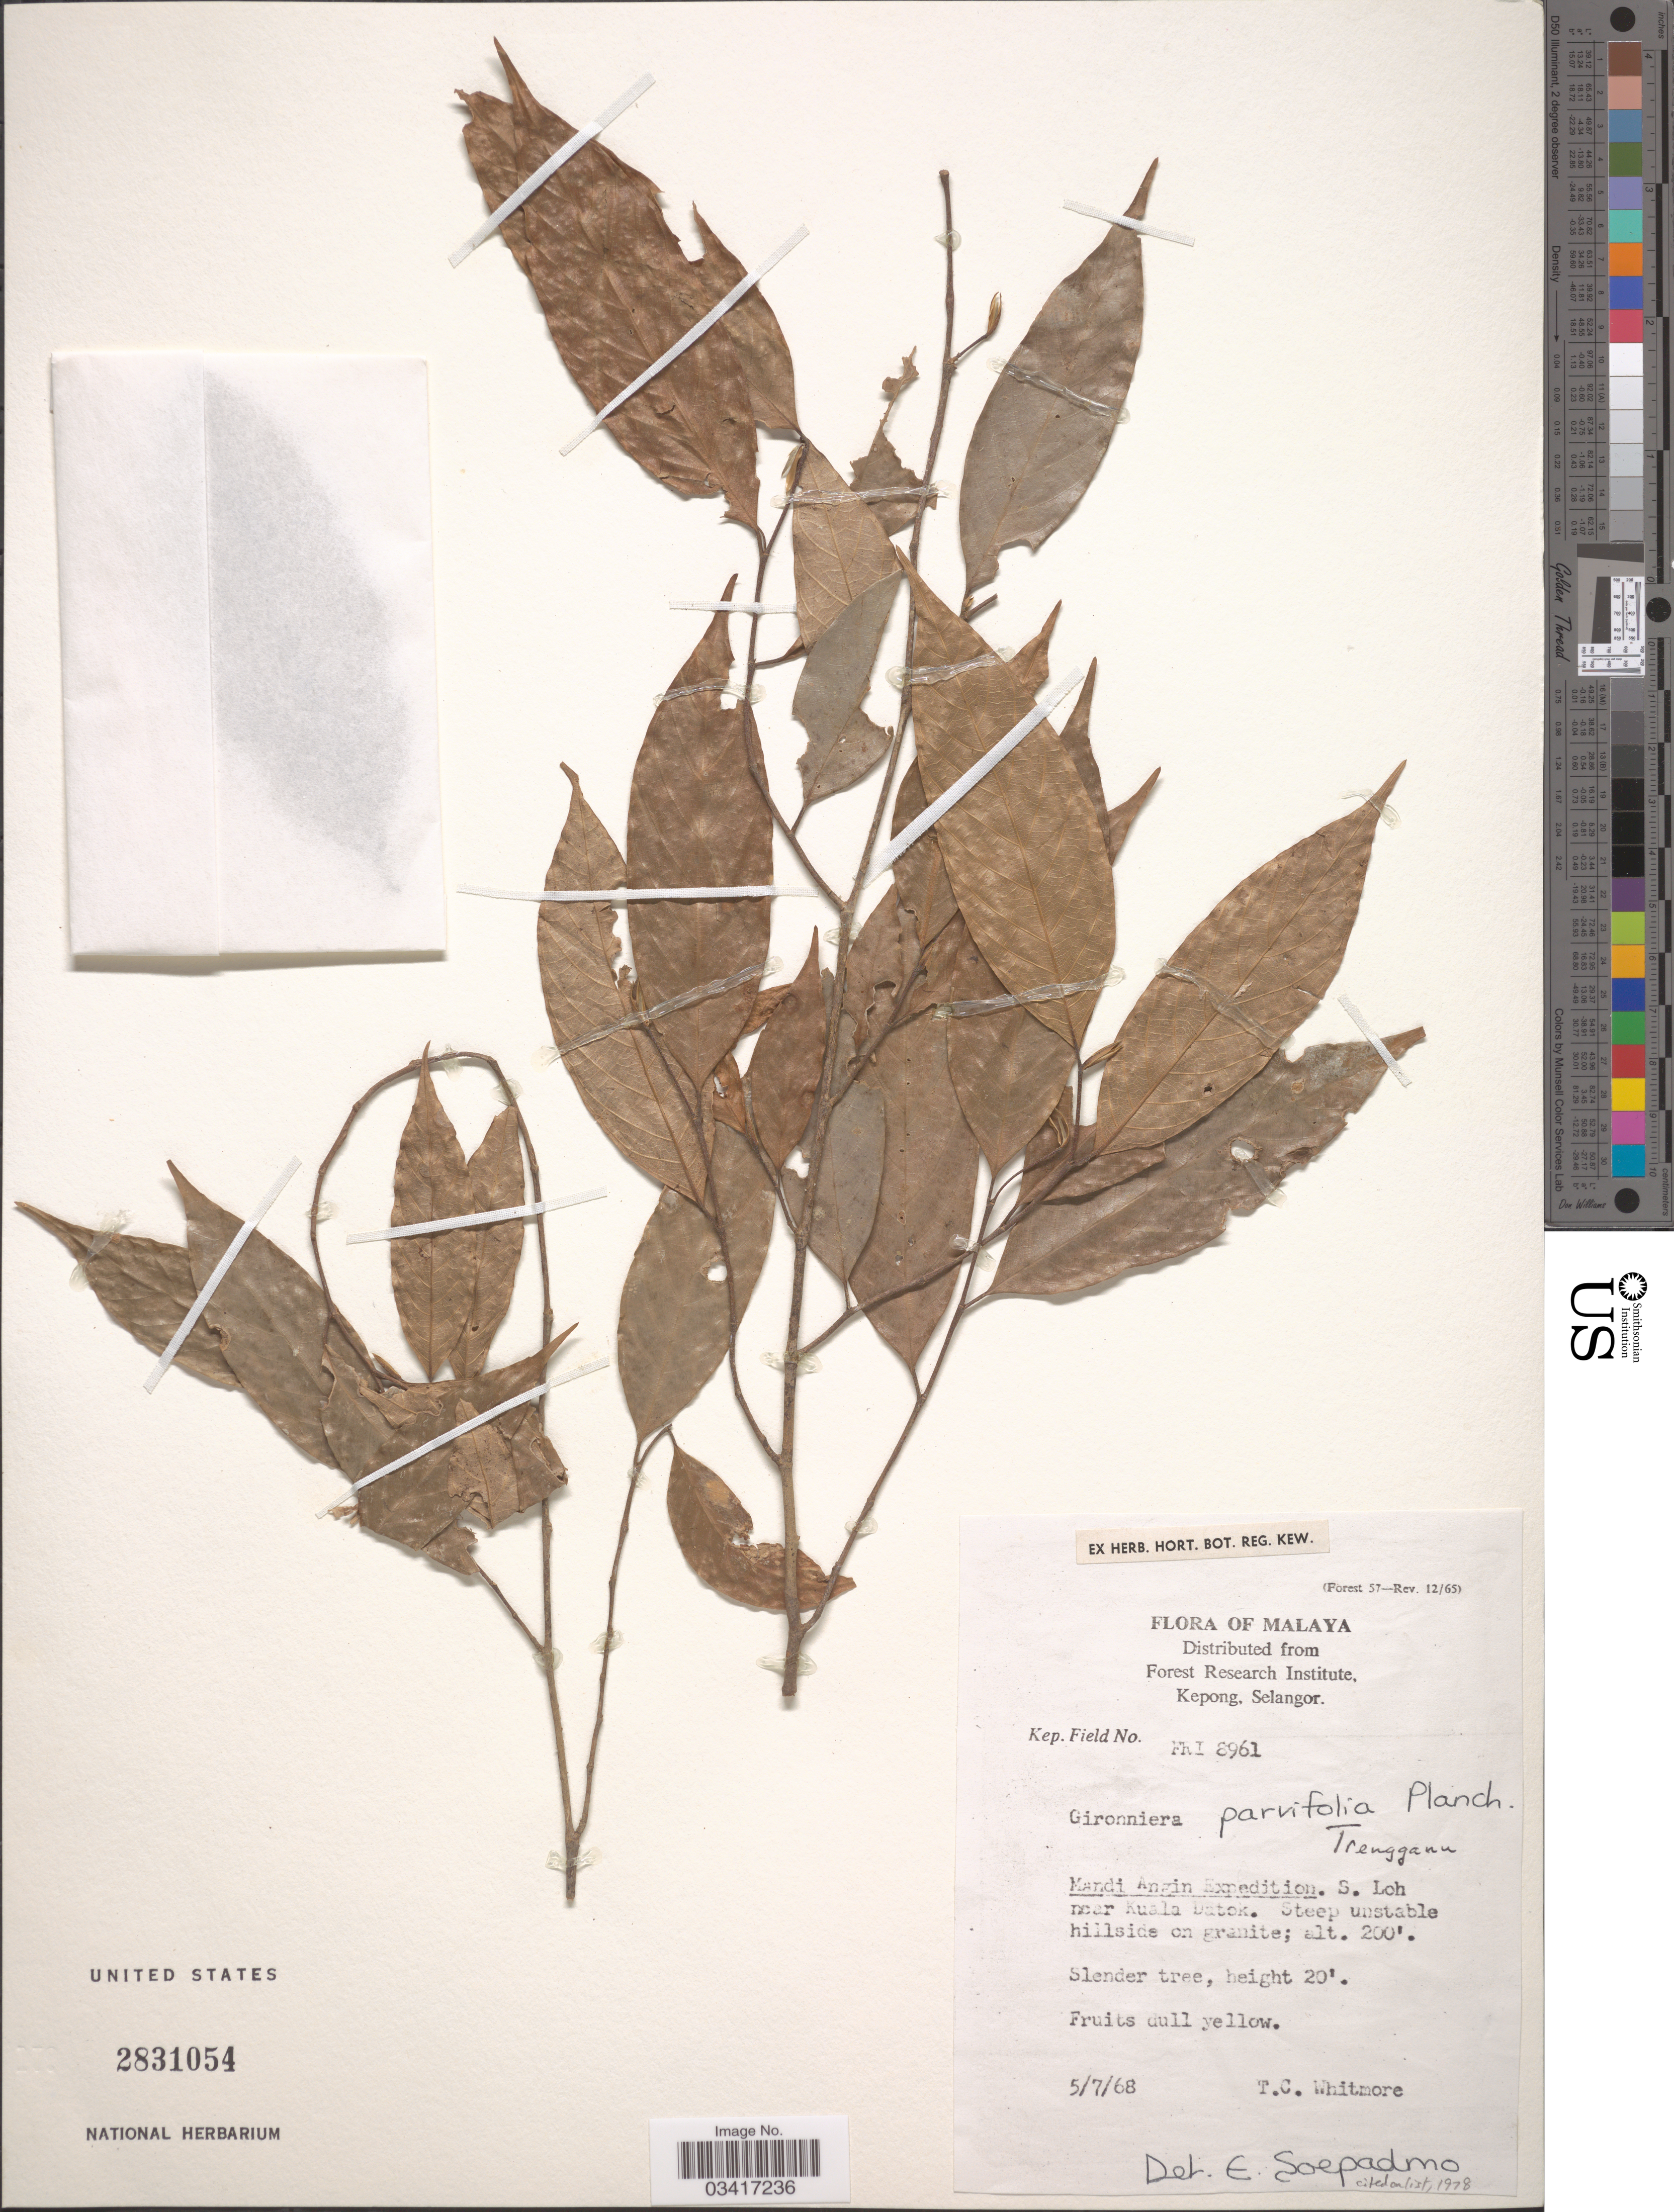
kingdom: Plantae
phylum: Tracheophyta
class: Magnoliopsida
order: Rosales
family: Cannabaceae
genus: Gironniera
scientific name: Gironniera parvifolia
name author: Planch.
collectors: T. C. Whitmore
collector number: FRI8961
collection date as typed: Transcribed d/m/y: 5/7/68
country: Malaysia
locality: Malaya. Mandi Angin. S. Loh near Kuala Datok.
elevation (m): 61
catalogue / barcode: US 2831054